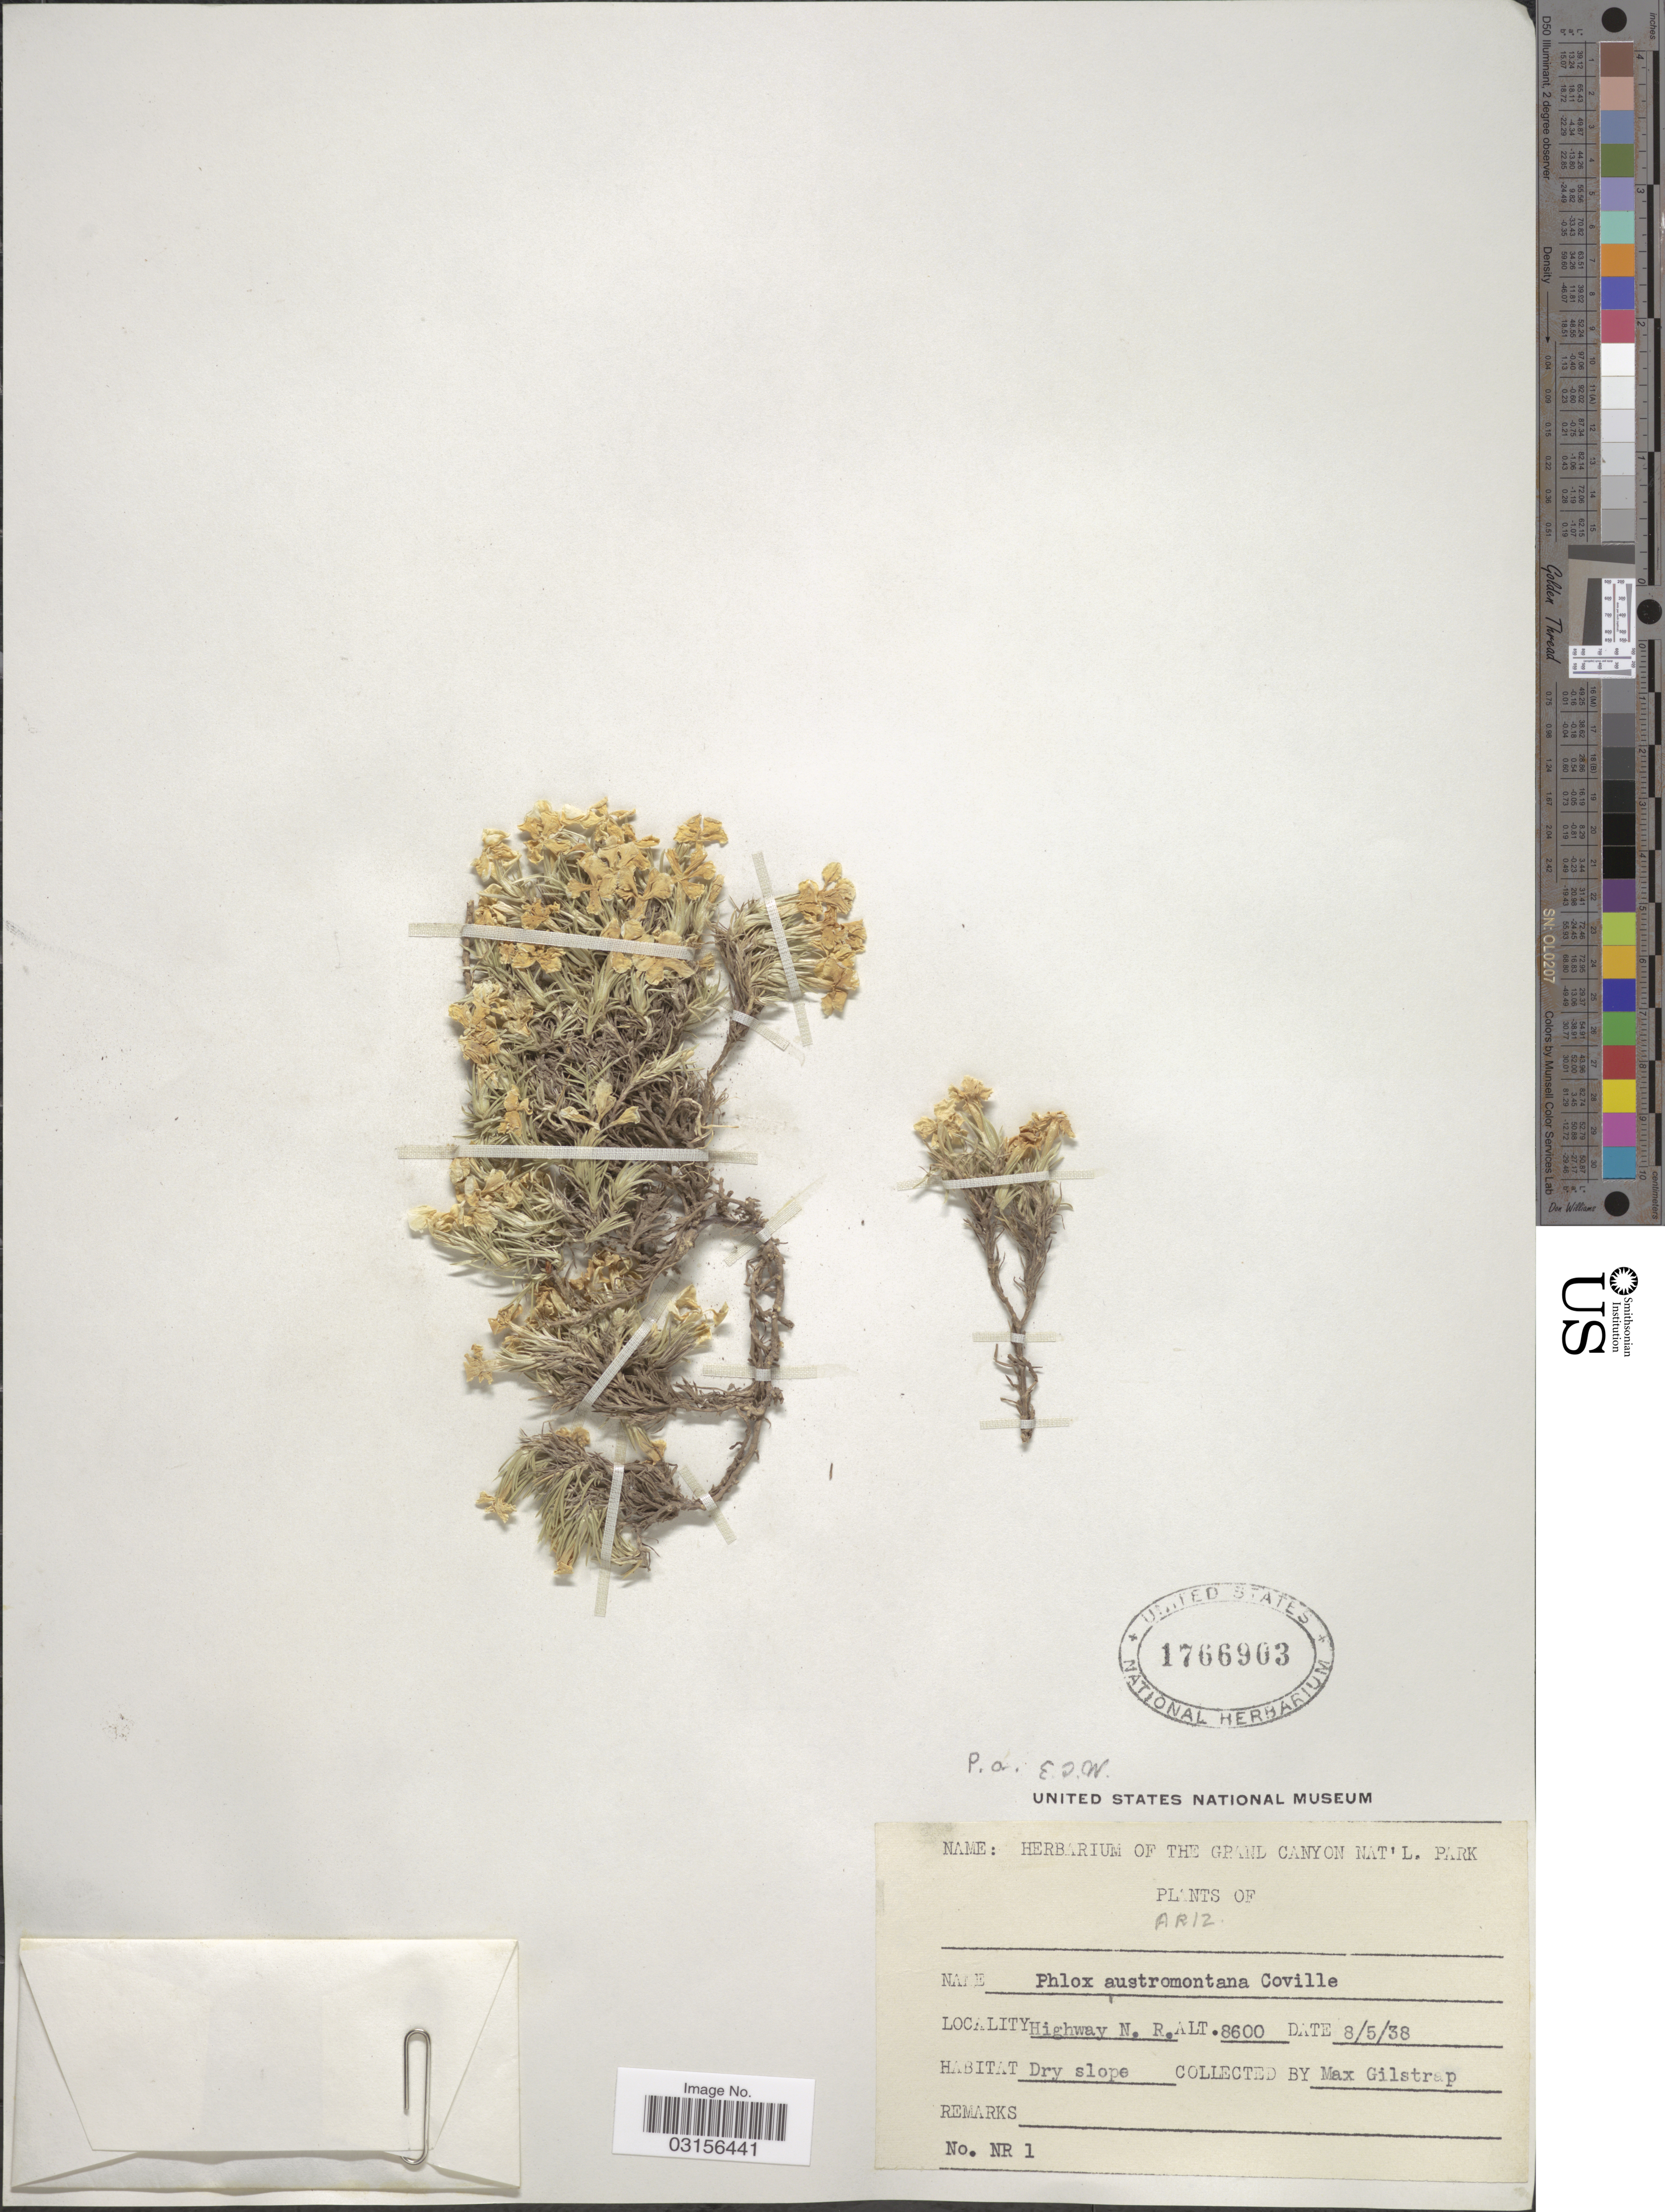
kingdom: Plantae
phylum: Tracheophyta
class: Magnoliopsida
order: Ericales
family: Polemoniaceae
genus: Phlox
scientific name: Phlox austromontana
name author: Coville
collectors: M. Gilstrap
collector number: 1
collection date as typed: Transcribed d/m/y: 5/8/38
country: United States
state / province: Arizona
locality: Highway N. R.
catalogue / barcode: US 1766903